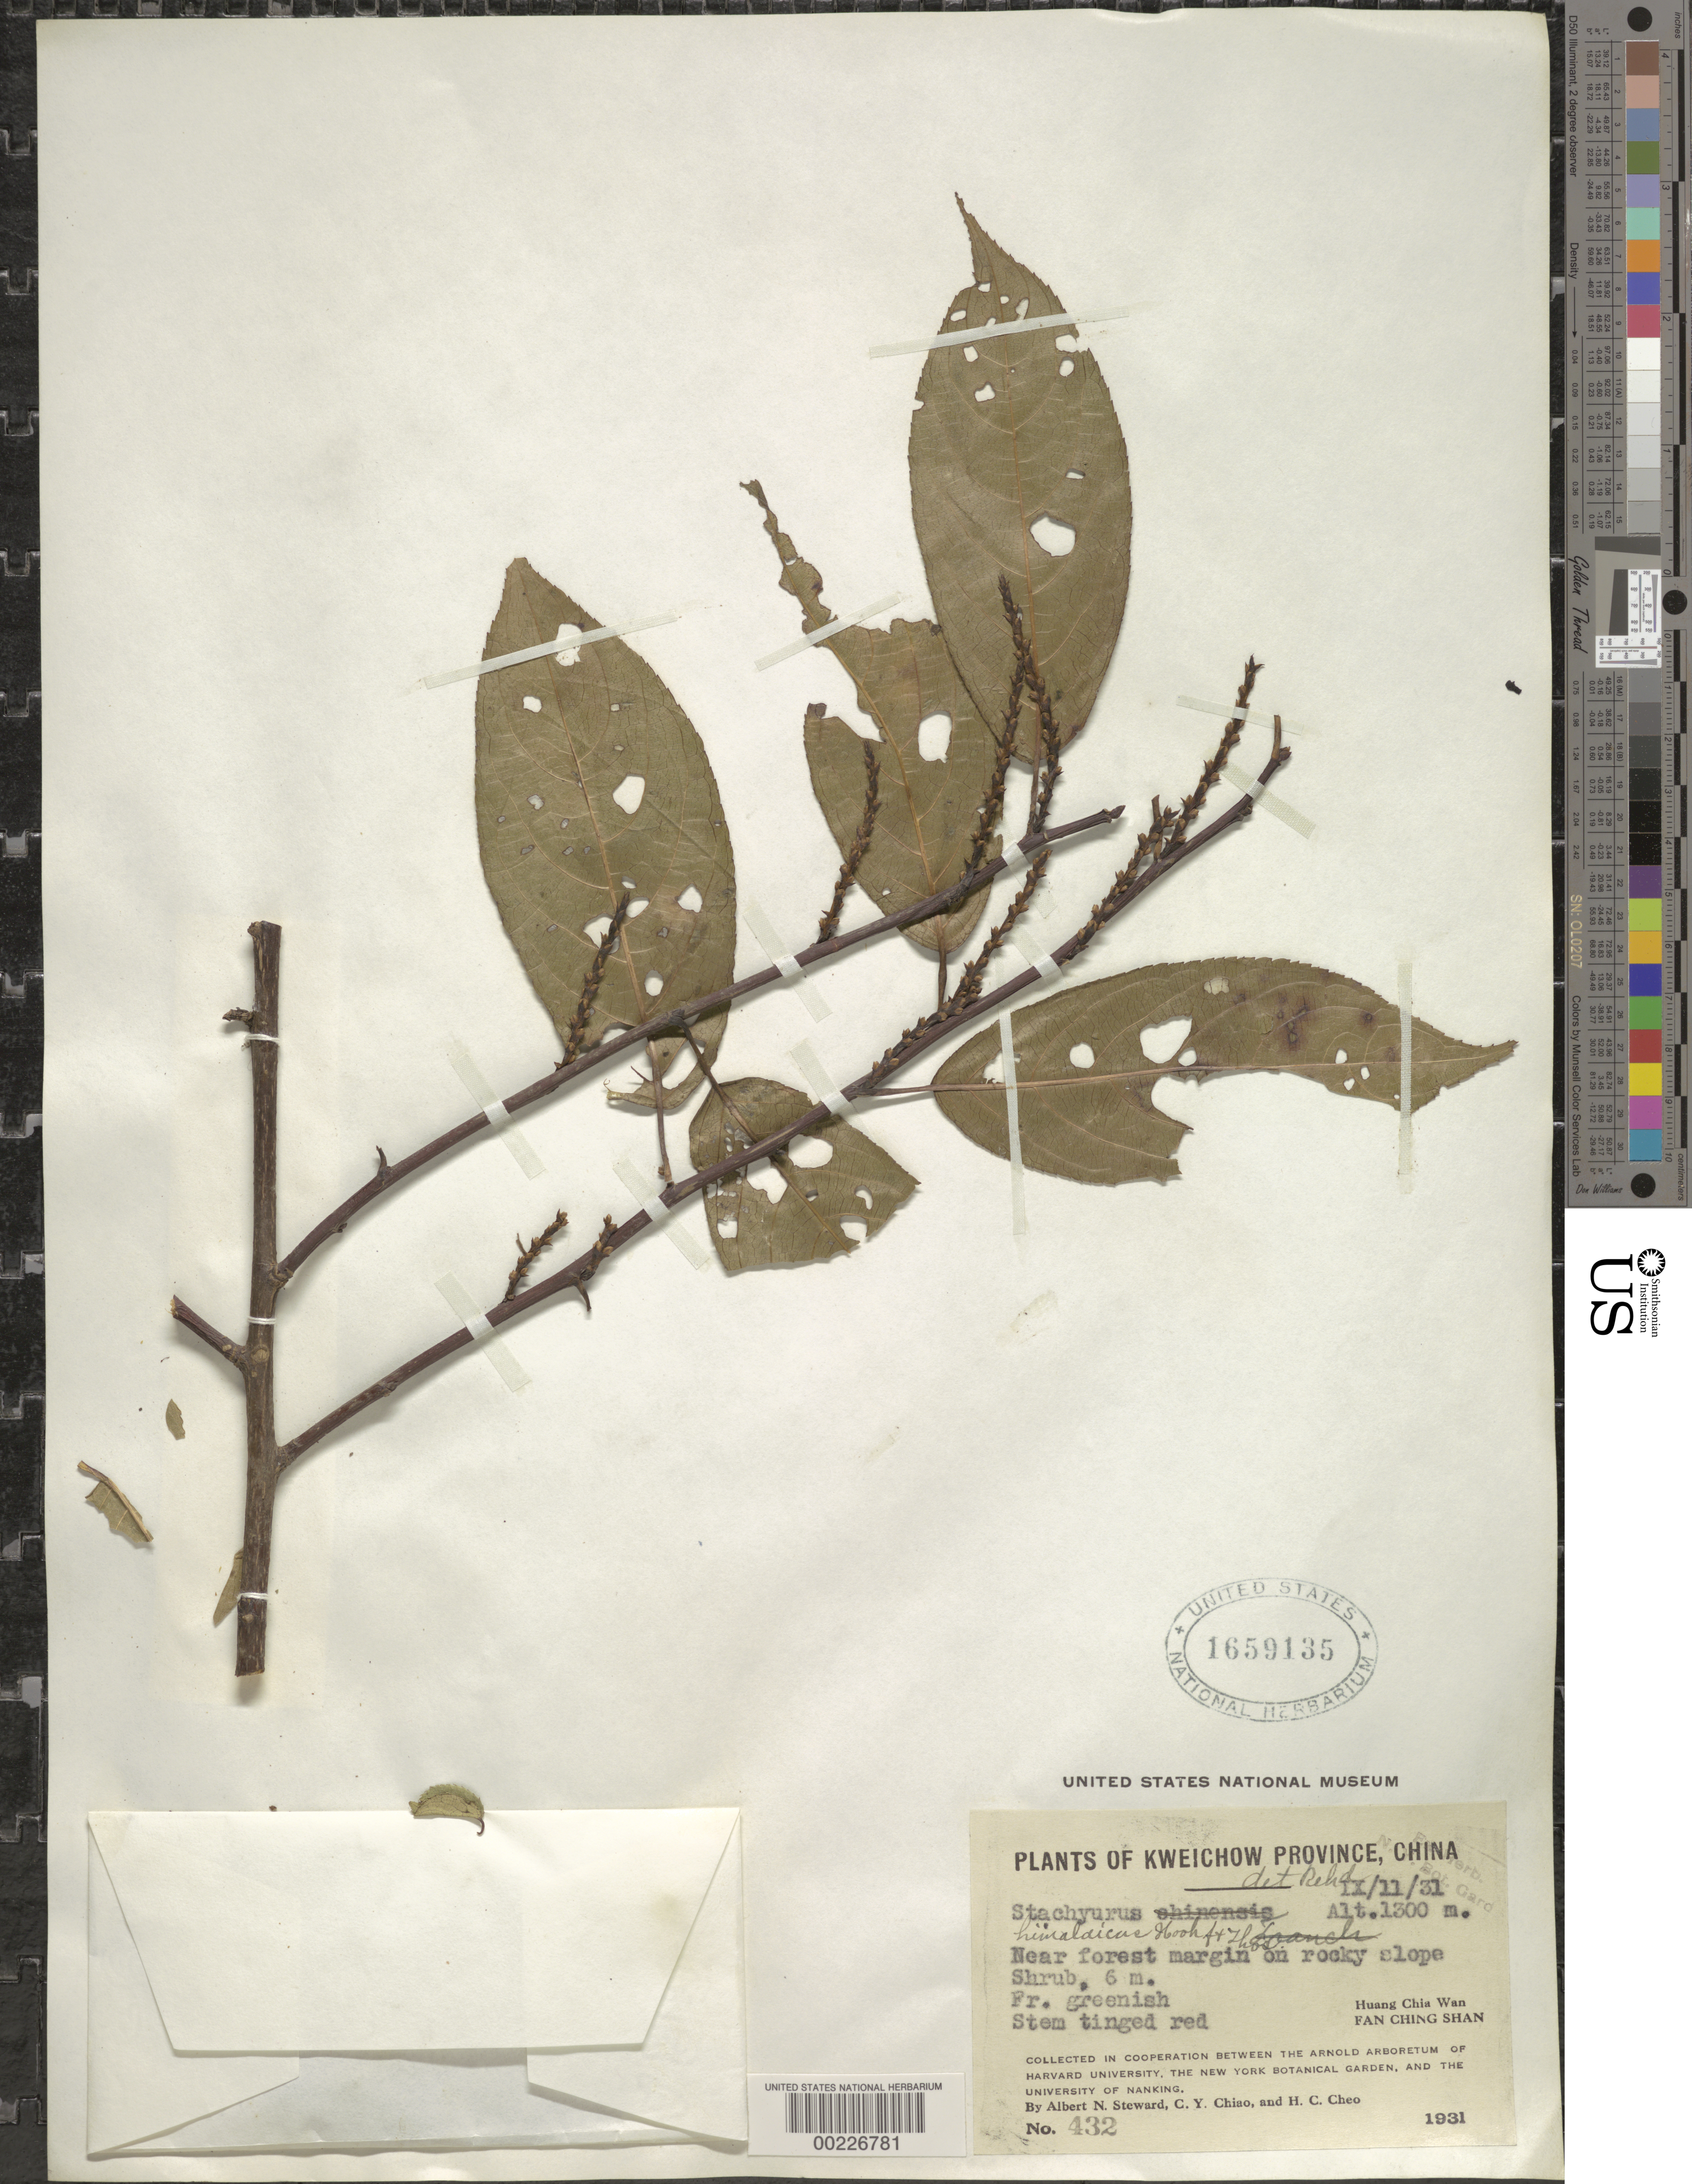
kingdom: Plantae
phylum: Tracheophyta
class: Magnoliopsida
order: Crossosomatales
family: Stachyuraceae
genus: Stachyurus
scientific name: Stachyurus himalaicus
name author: Hook. f. & Thomson ex Benth.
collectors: A. N. Steward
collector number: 432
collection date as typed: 11 Nov 1931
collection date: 1931-11-11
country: China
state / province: Guizhou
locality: Huang chia wan; fan ching shan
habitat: Near forest margin on rocky slope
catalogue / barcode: US 1659135